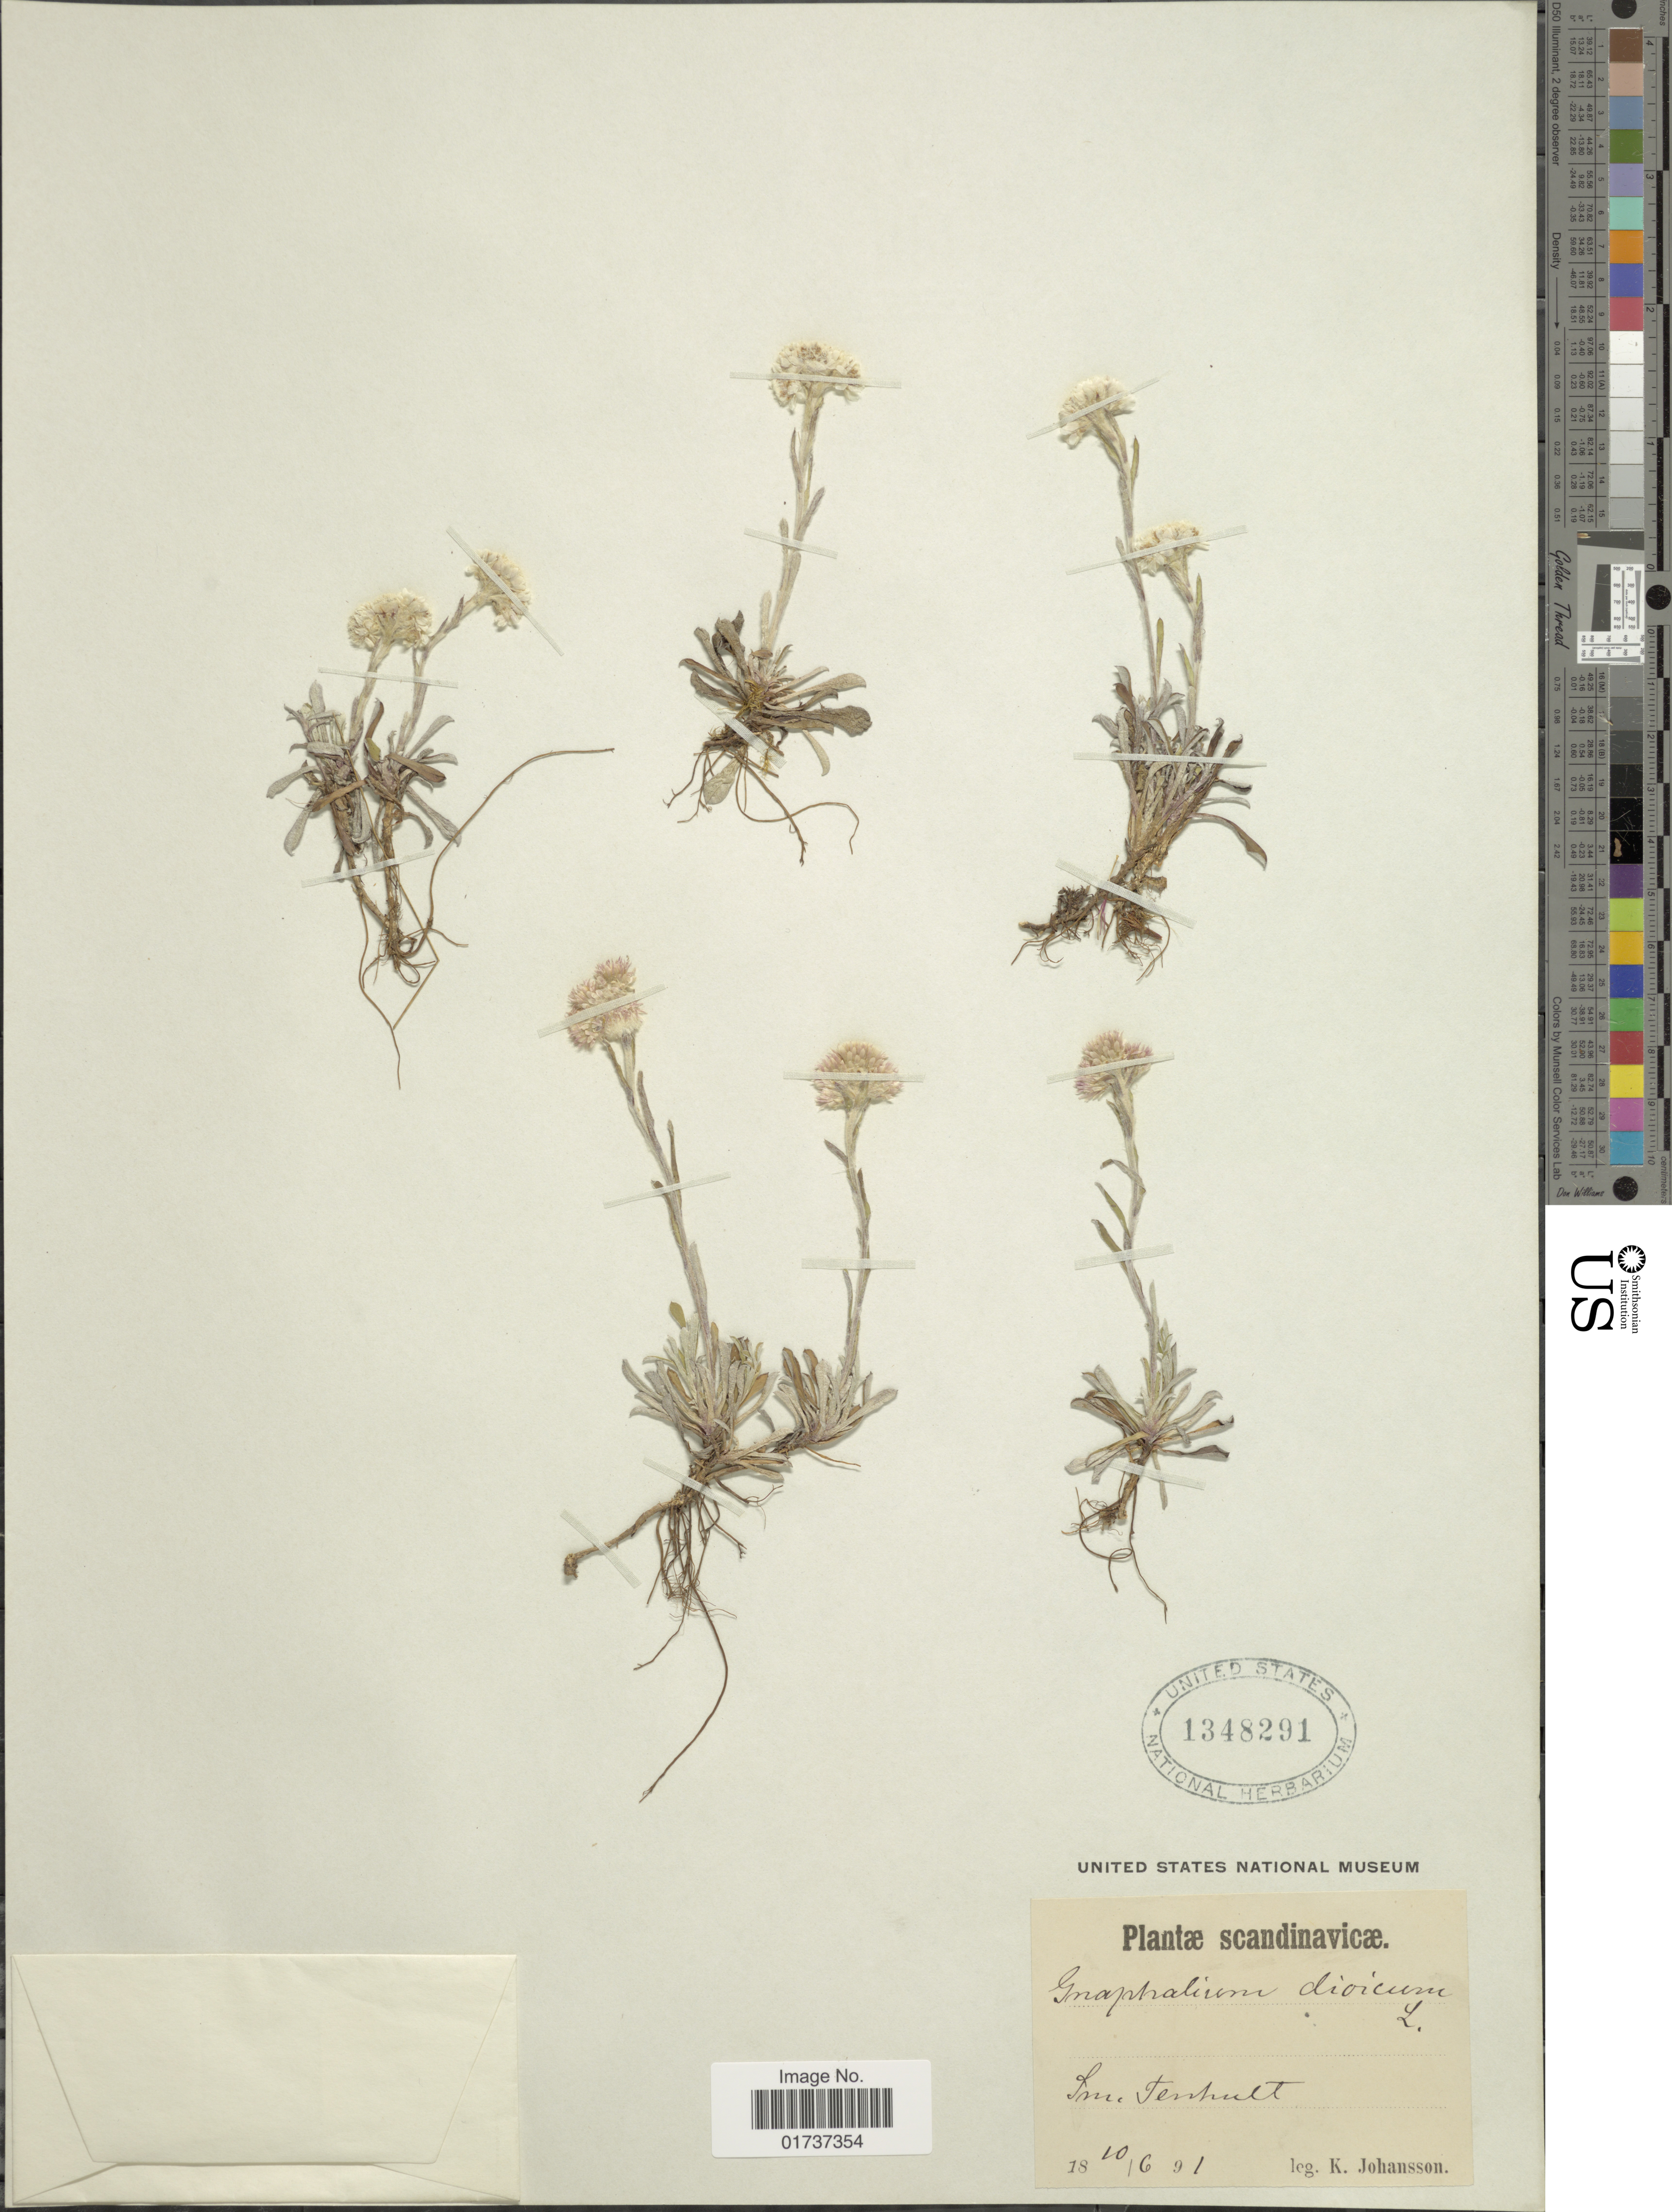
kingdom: Plantae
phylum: Tracheophyta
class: Magnoliopsida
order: Asterales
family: Asteraceae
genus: Gnaphalium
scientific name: Gnaphalium dioicum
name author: L.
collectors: K. Johansson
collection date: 1891-06-10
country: Sweden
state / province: Jönköping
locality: Scandinavicæ, Sm tenhult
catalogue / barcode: US 1348291